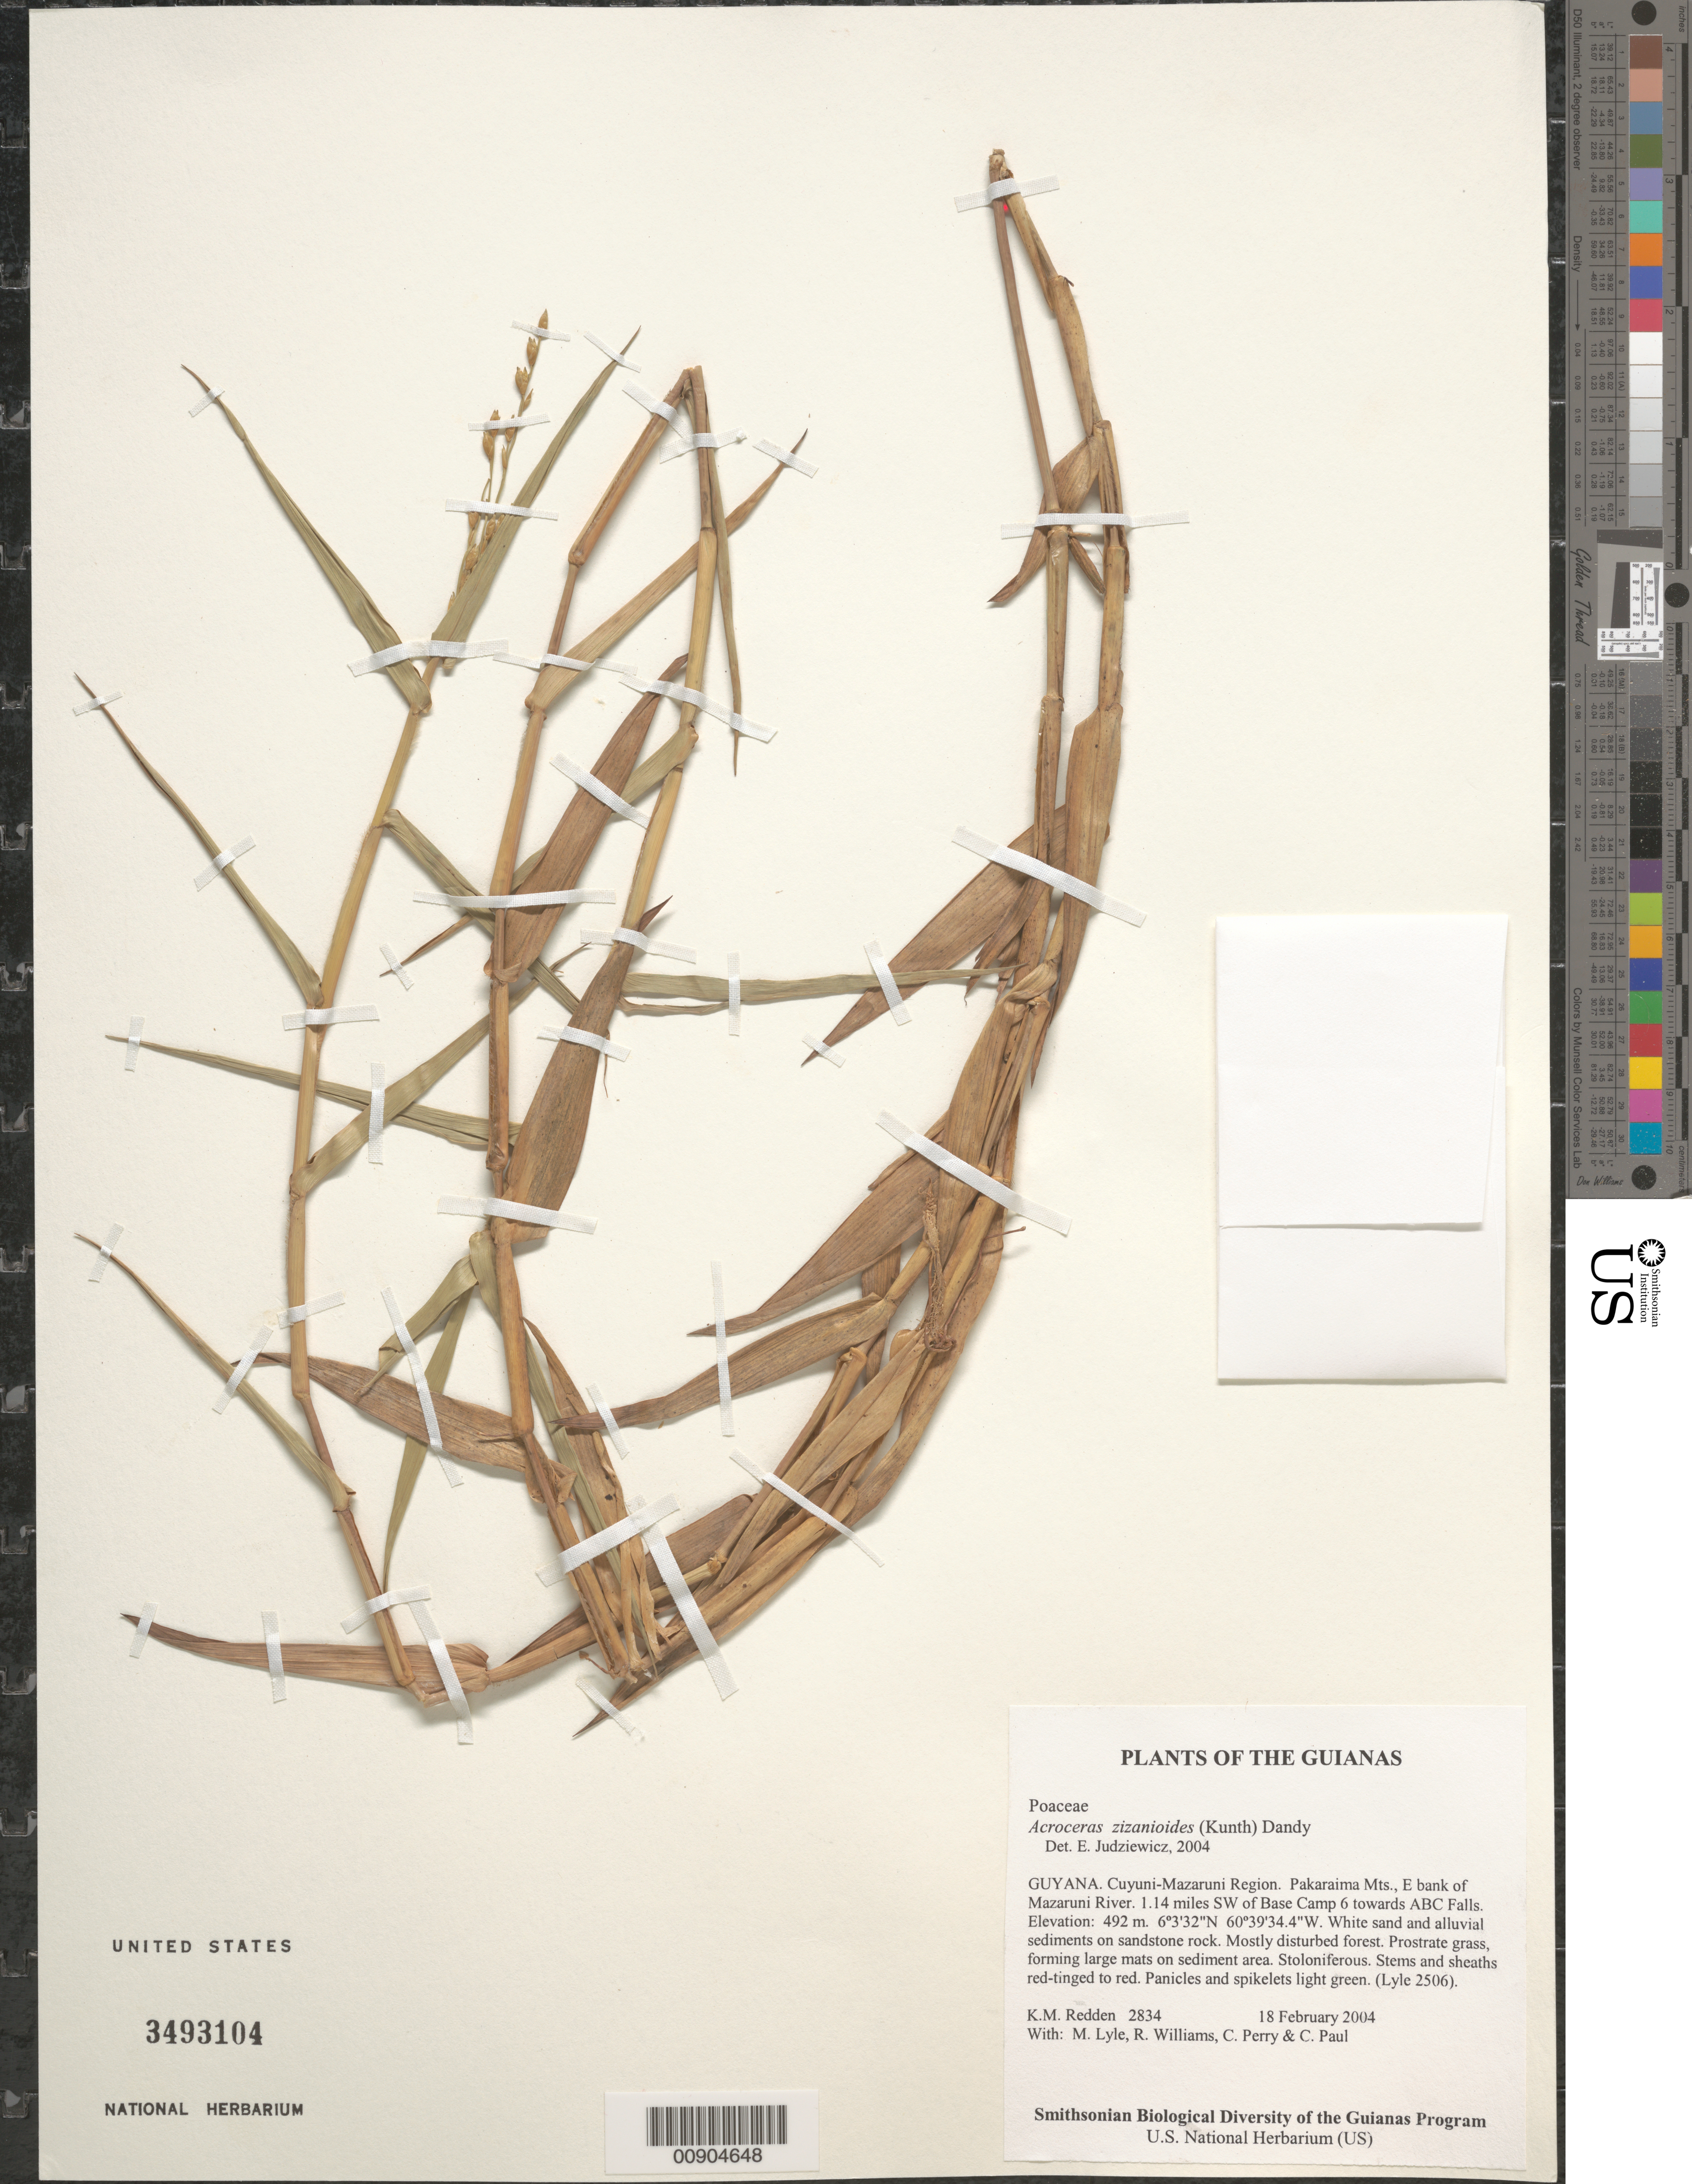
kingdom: Plantae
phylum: Tracheophyta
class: Liliopsida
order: Poales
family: Poaceae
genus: Acroceras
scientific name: Acroceras zizanioides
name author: (Kunth) Dandy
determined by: Judziewicz, E. J.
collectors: K. M. Redden, M. Lyle, R. Williams, C. Perry & C. Paul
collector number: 2834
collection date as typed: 18 February 2004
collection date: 2004-02-18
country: Guyana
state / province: Cuyuni-Mazaruni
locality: Pakaraima Mts., E bank of Mazaruni River. 1.14 miles SW of Base Camp 6 towards ABC Falls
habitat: White sand and alluvial sediments on sandstone rock. Mostly disturbed forest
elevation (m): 492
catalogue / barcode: US 3493104